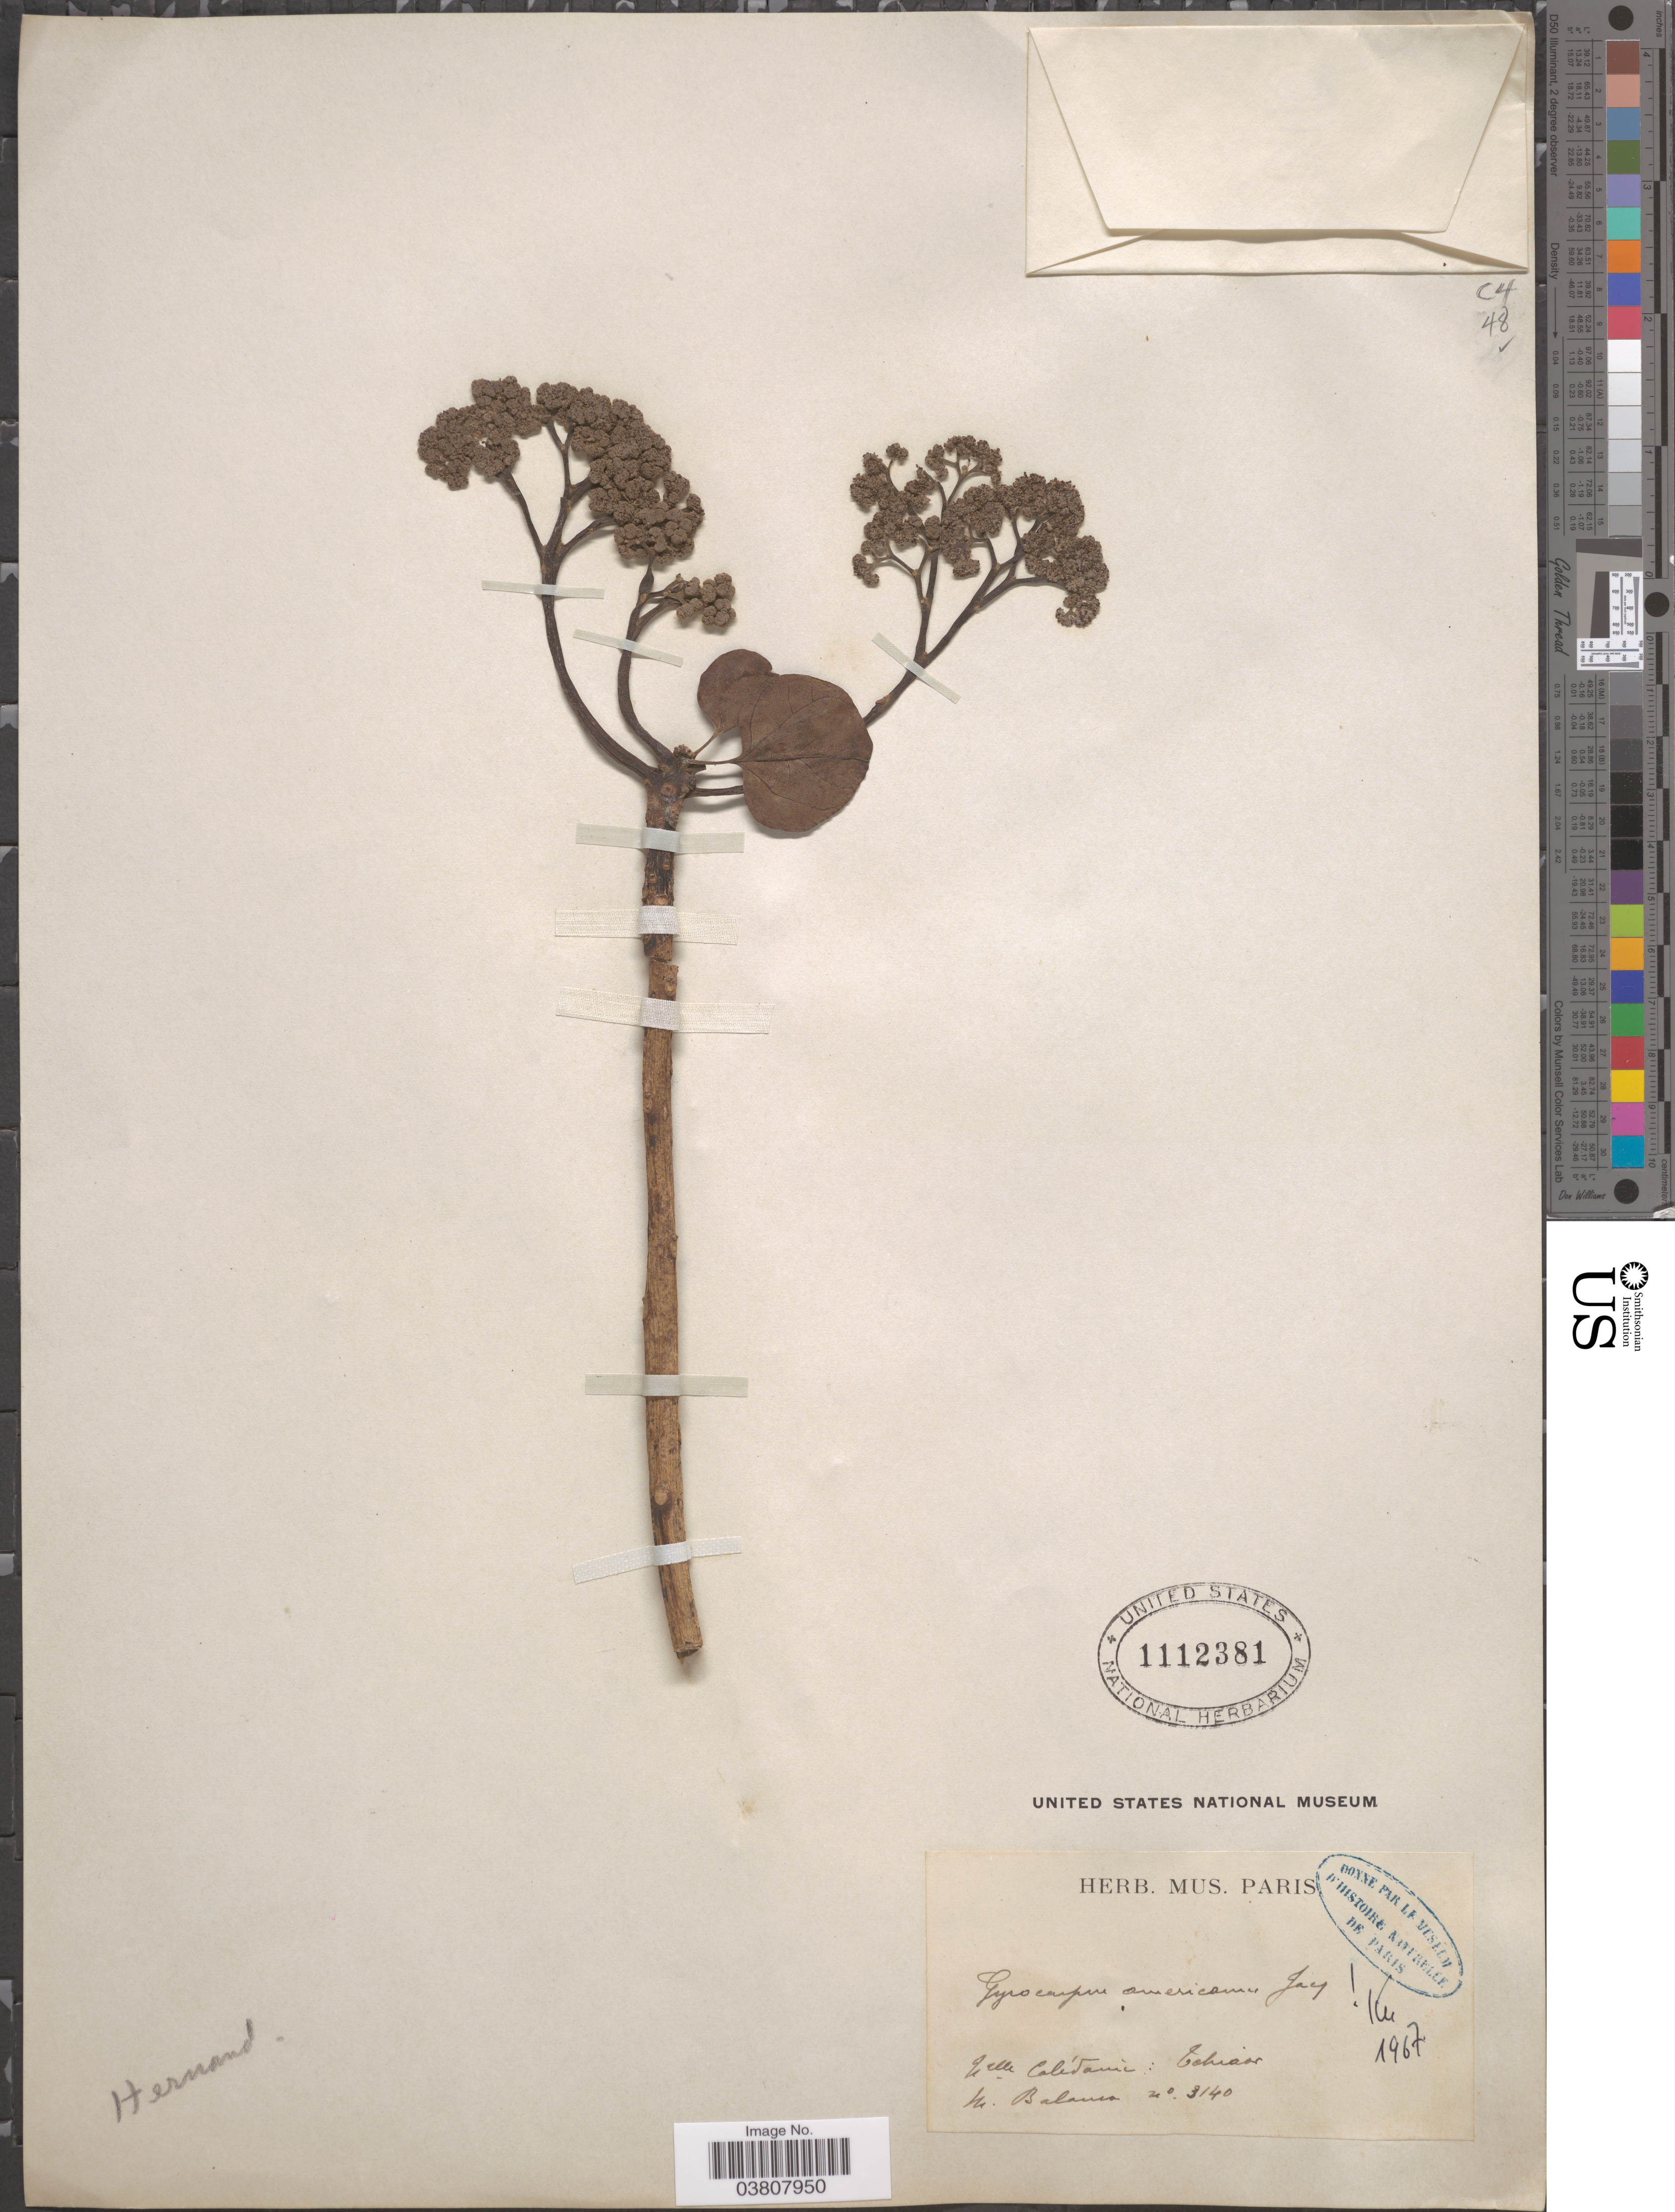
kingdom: Plantae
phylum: Tracheophyta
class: Magnoliopsida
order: Laurales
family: Hernandiaceae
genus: Gyrocarpus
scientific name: Gyrocarpus americanus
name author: Jacq.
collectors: B. Balansa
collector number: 3140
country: New Caledonia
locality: Nelle Caledonie: Cohiaor. [interpreted]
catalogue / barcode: US 1112381